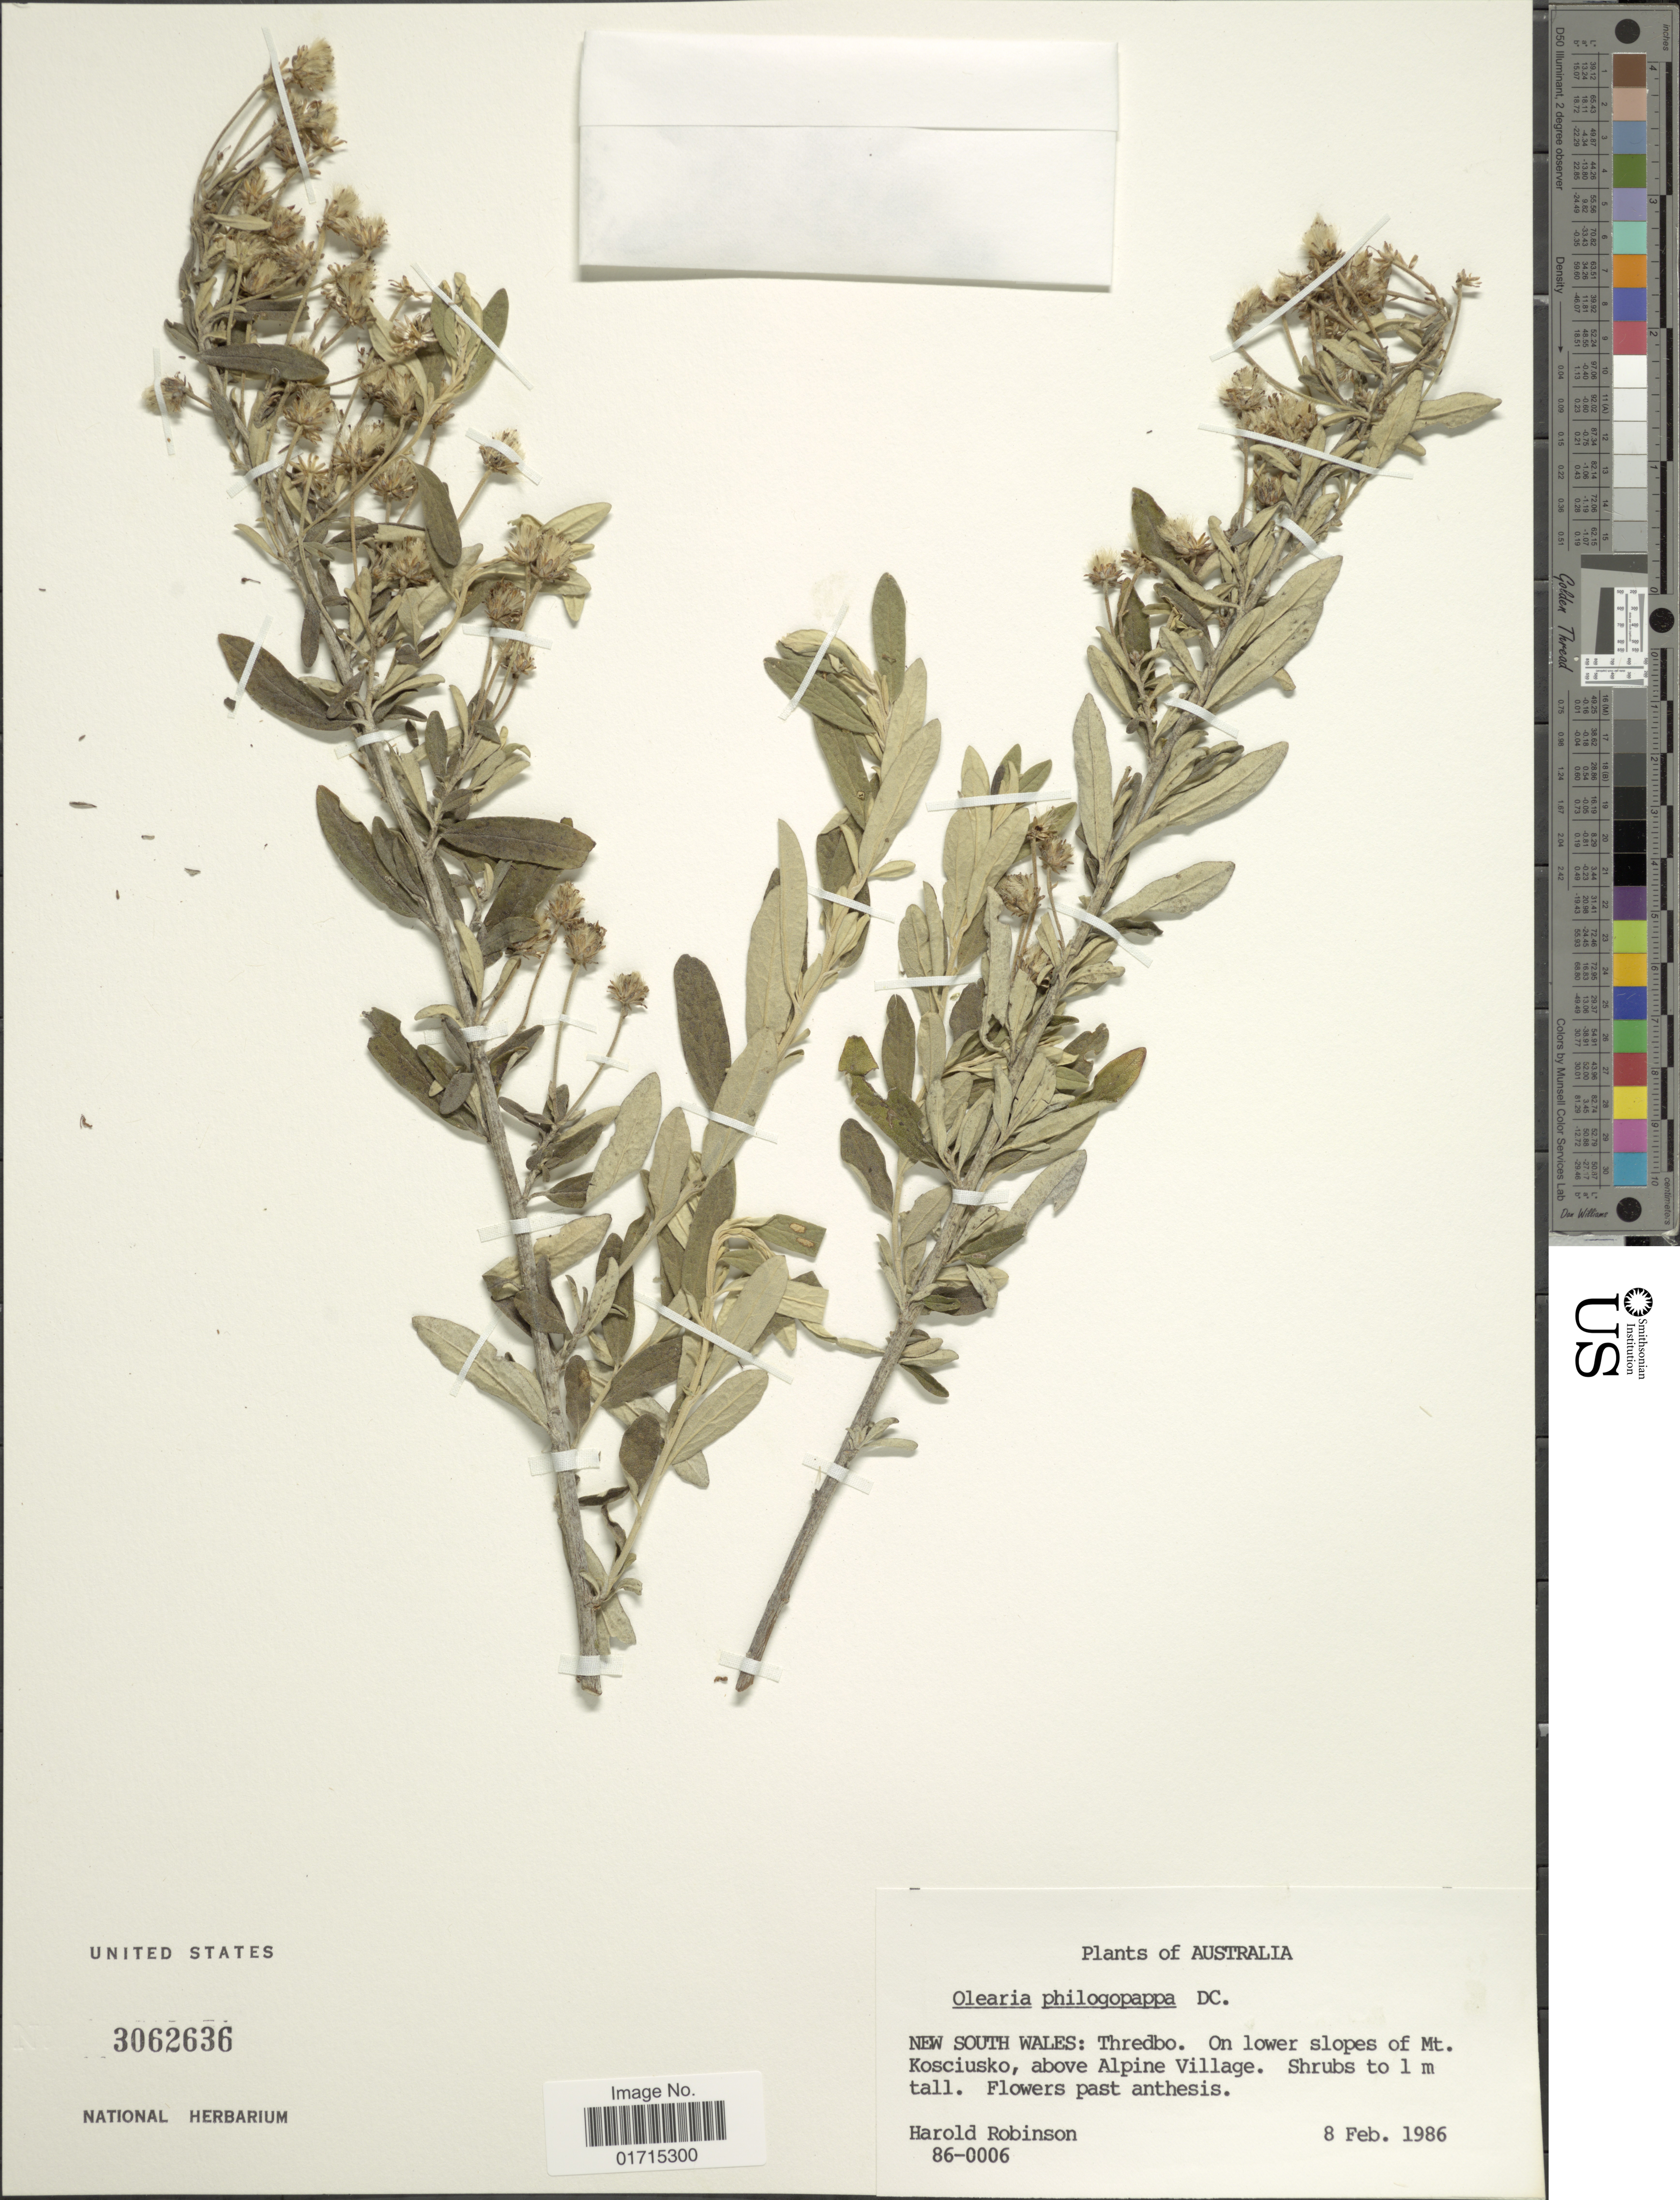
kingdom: Plantae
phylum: Tracheophyta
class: Magnoliopsida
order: Asterales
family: Asteraceae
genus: Olearia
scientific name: Olearia phlogopappa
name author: (Labill.) DC.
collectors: H. Robinson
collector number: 86-0006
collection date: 1986-02-08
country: Australia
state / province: New South Wales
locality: Thredbo. On lower slopes of Mt. Kosciusko, above Alpine Village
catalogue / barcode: US 3062636